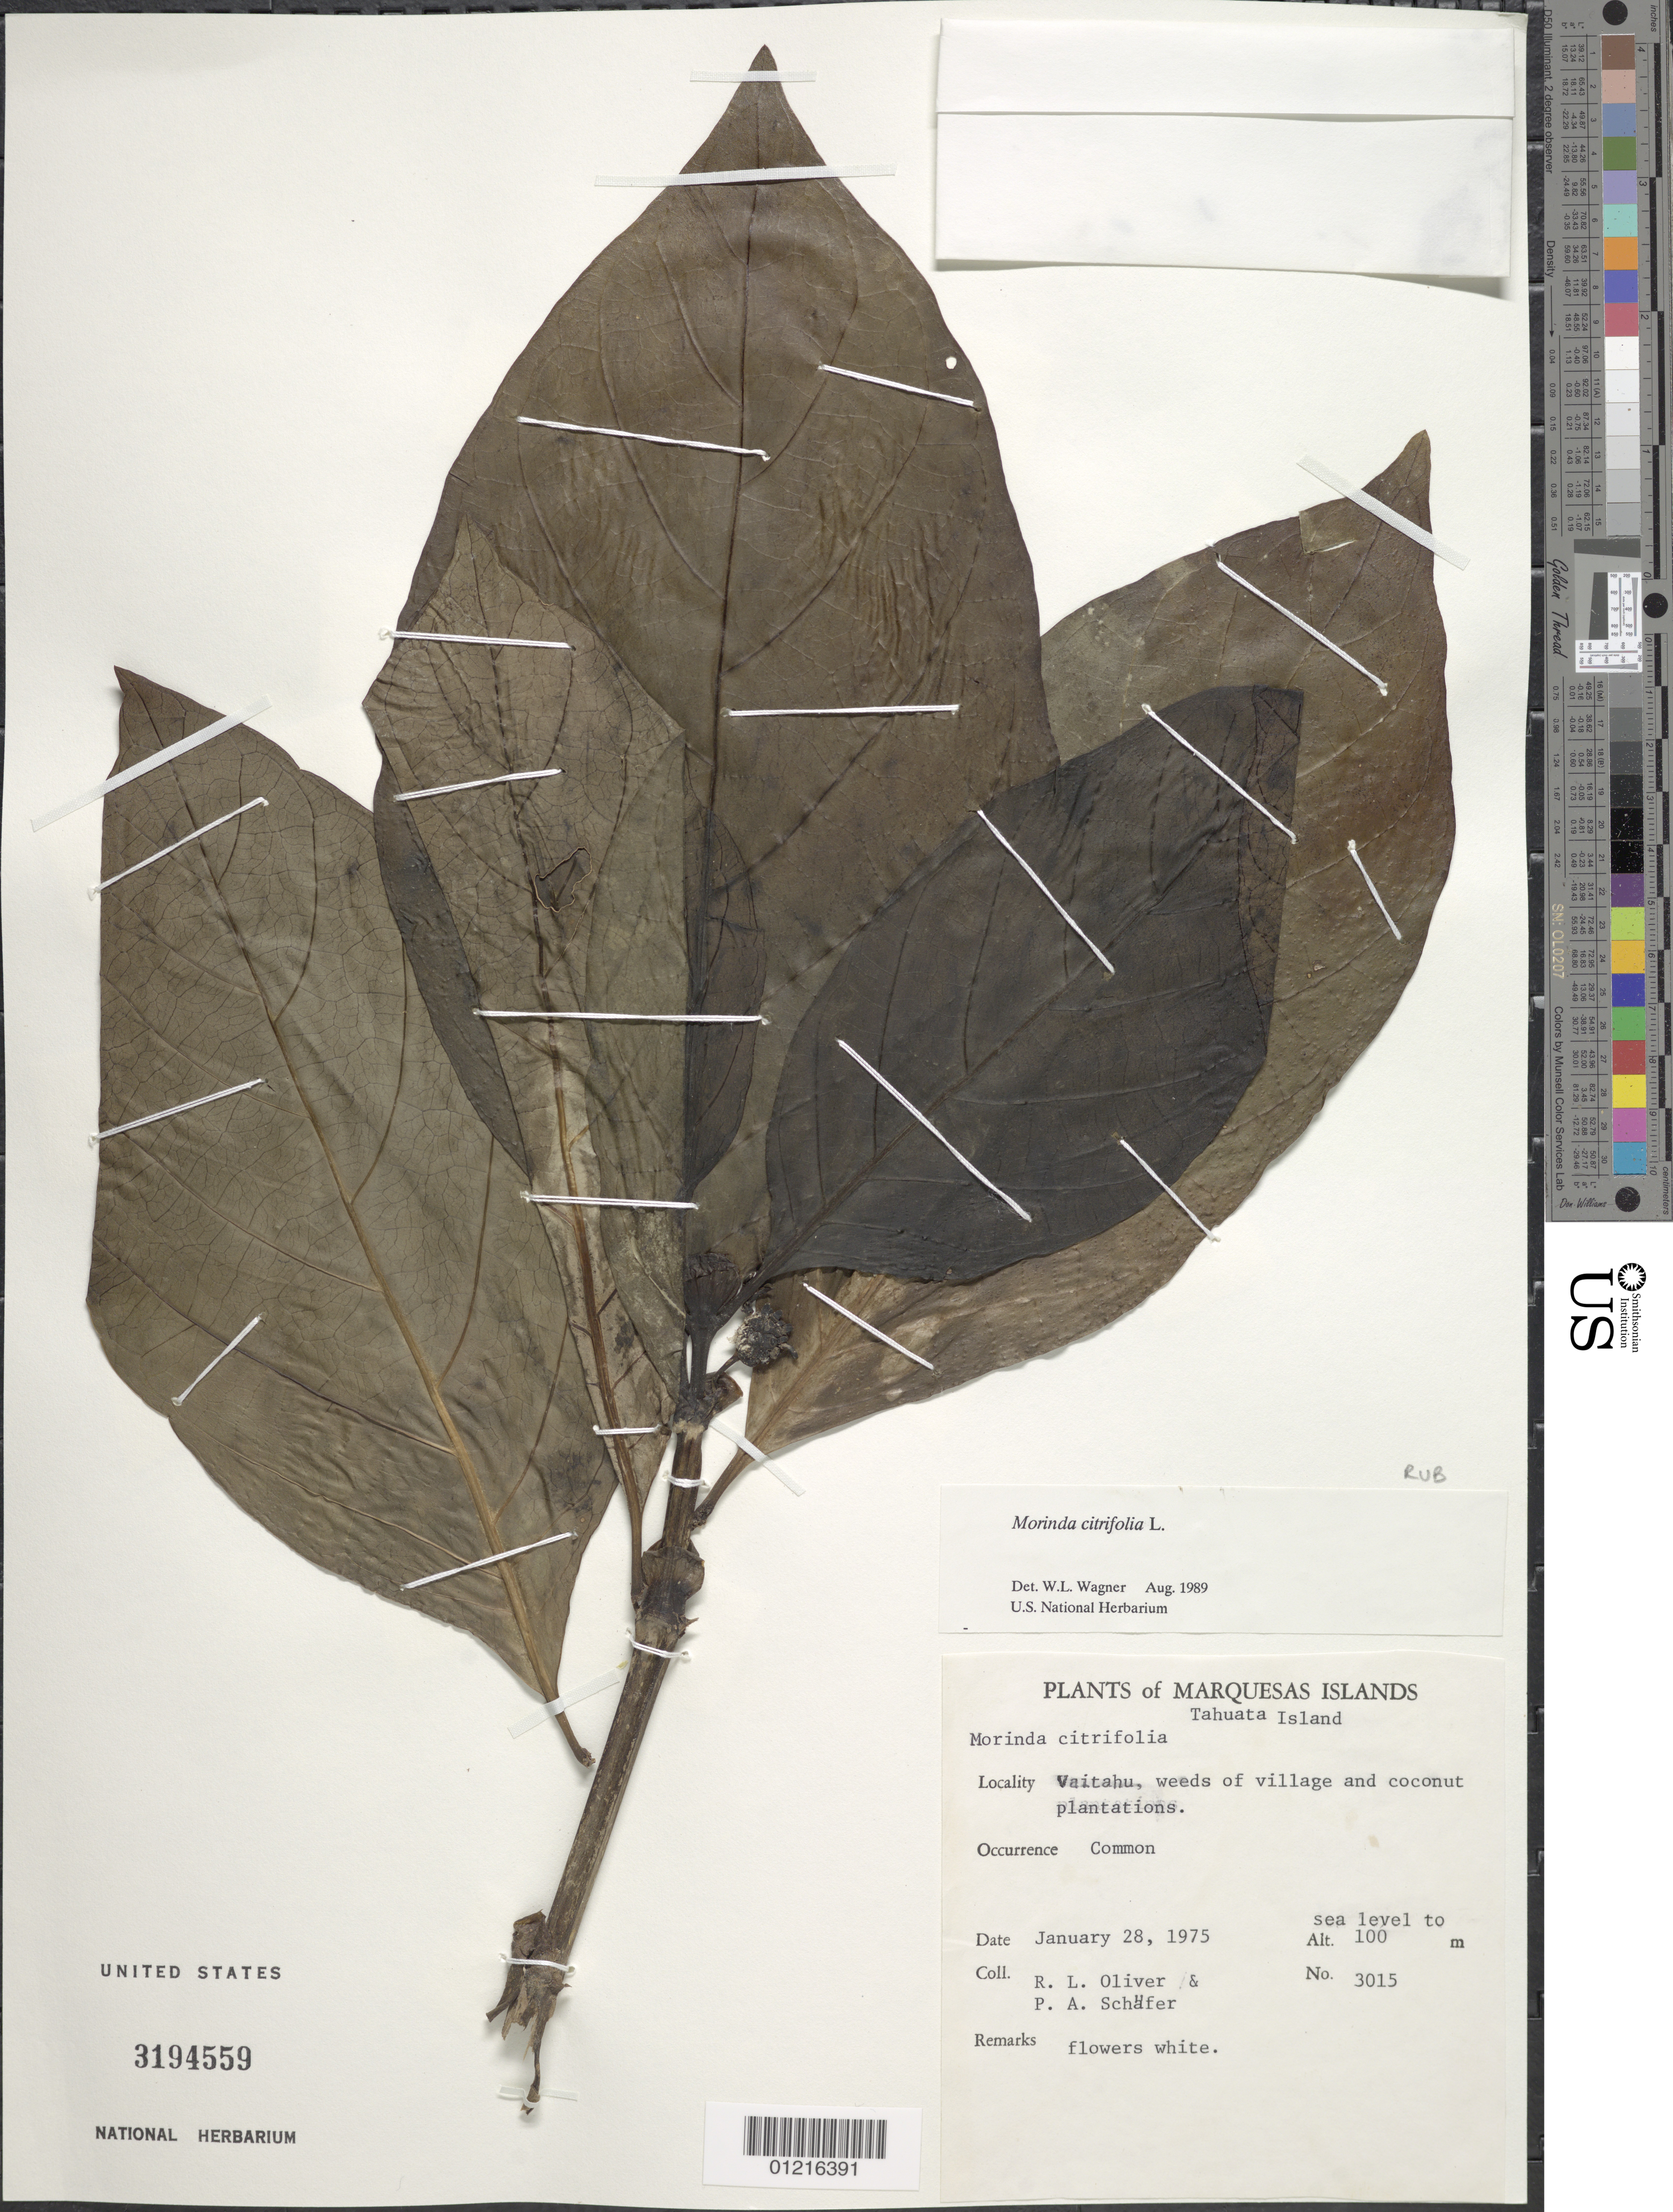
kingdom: Plantae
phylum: Tracheophyta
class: Magnoliopsida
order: Gentianales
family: Rubiaceae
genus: Morinda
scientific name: Morinda citrifolia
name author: L.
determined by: Wagner, W. L., (BOT), Smithsonian Institution - National Museum of Natural History (UNITED STATES)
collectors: R. L. Oliver & P. A. Schäfer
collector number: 3015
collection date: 1975-01-28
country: French Polynesia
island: Tahuata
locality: Vaitahu, village and coconut plantations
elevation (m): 0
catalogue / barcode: US 3194559